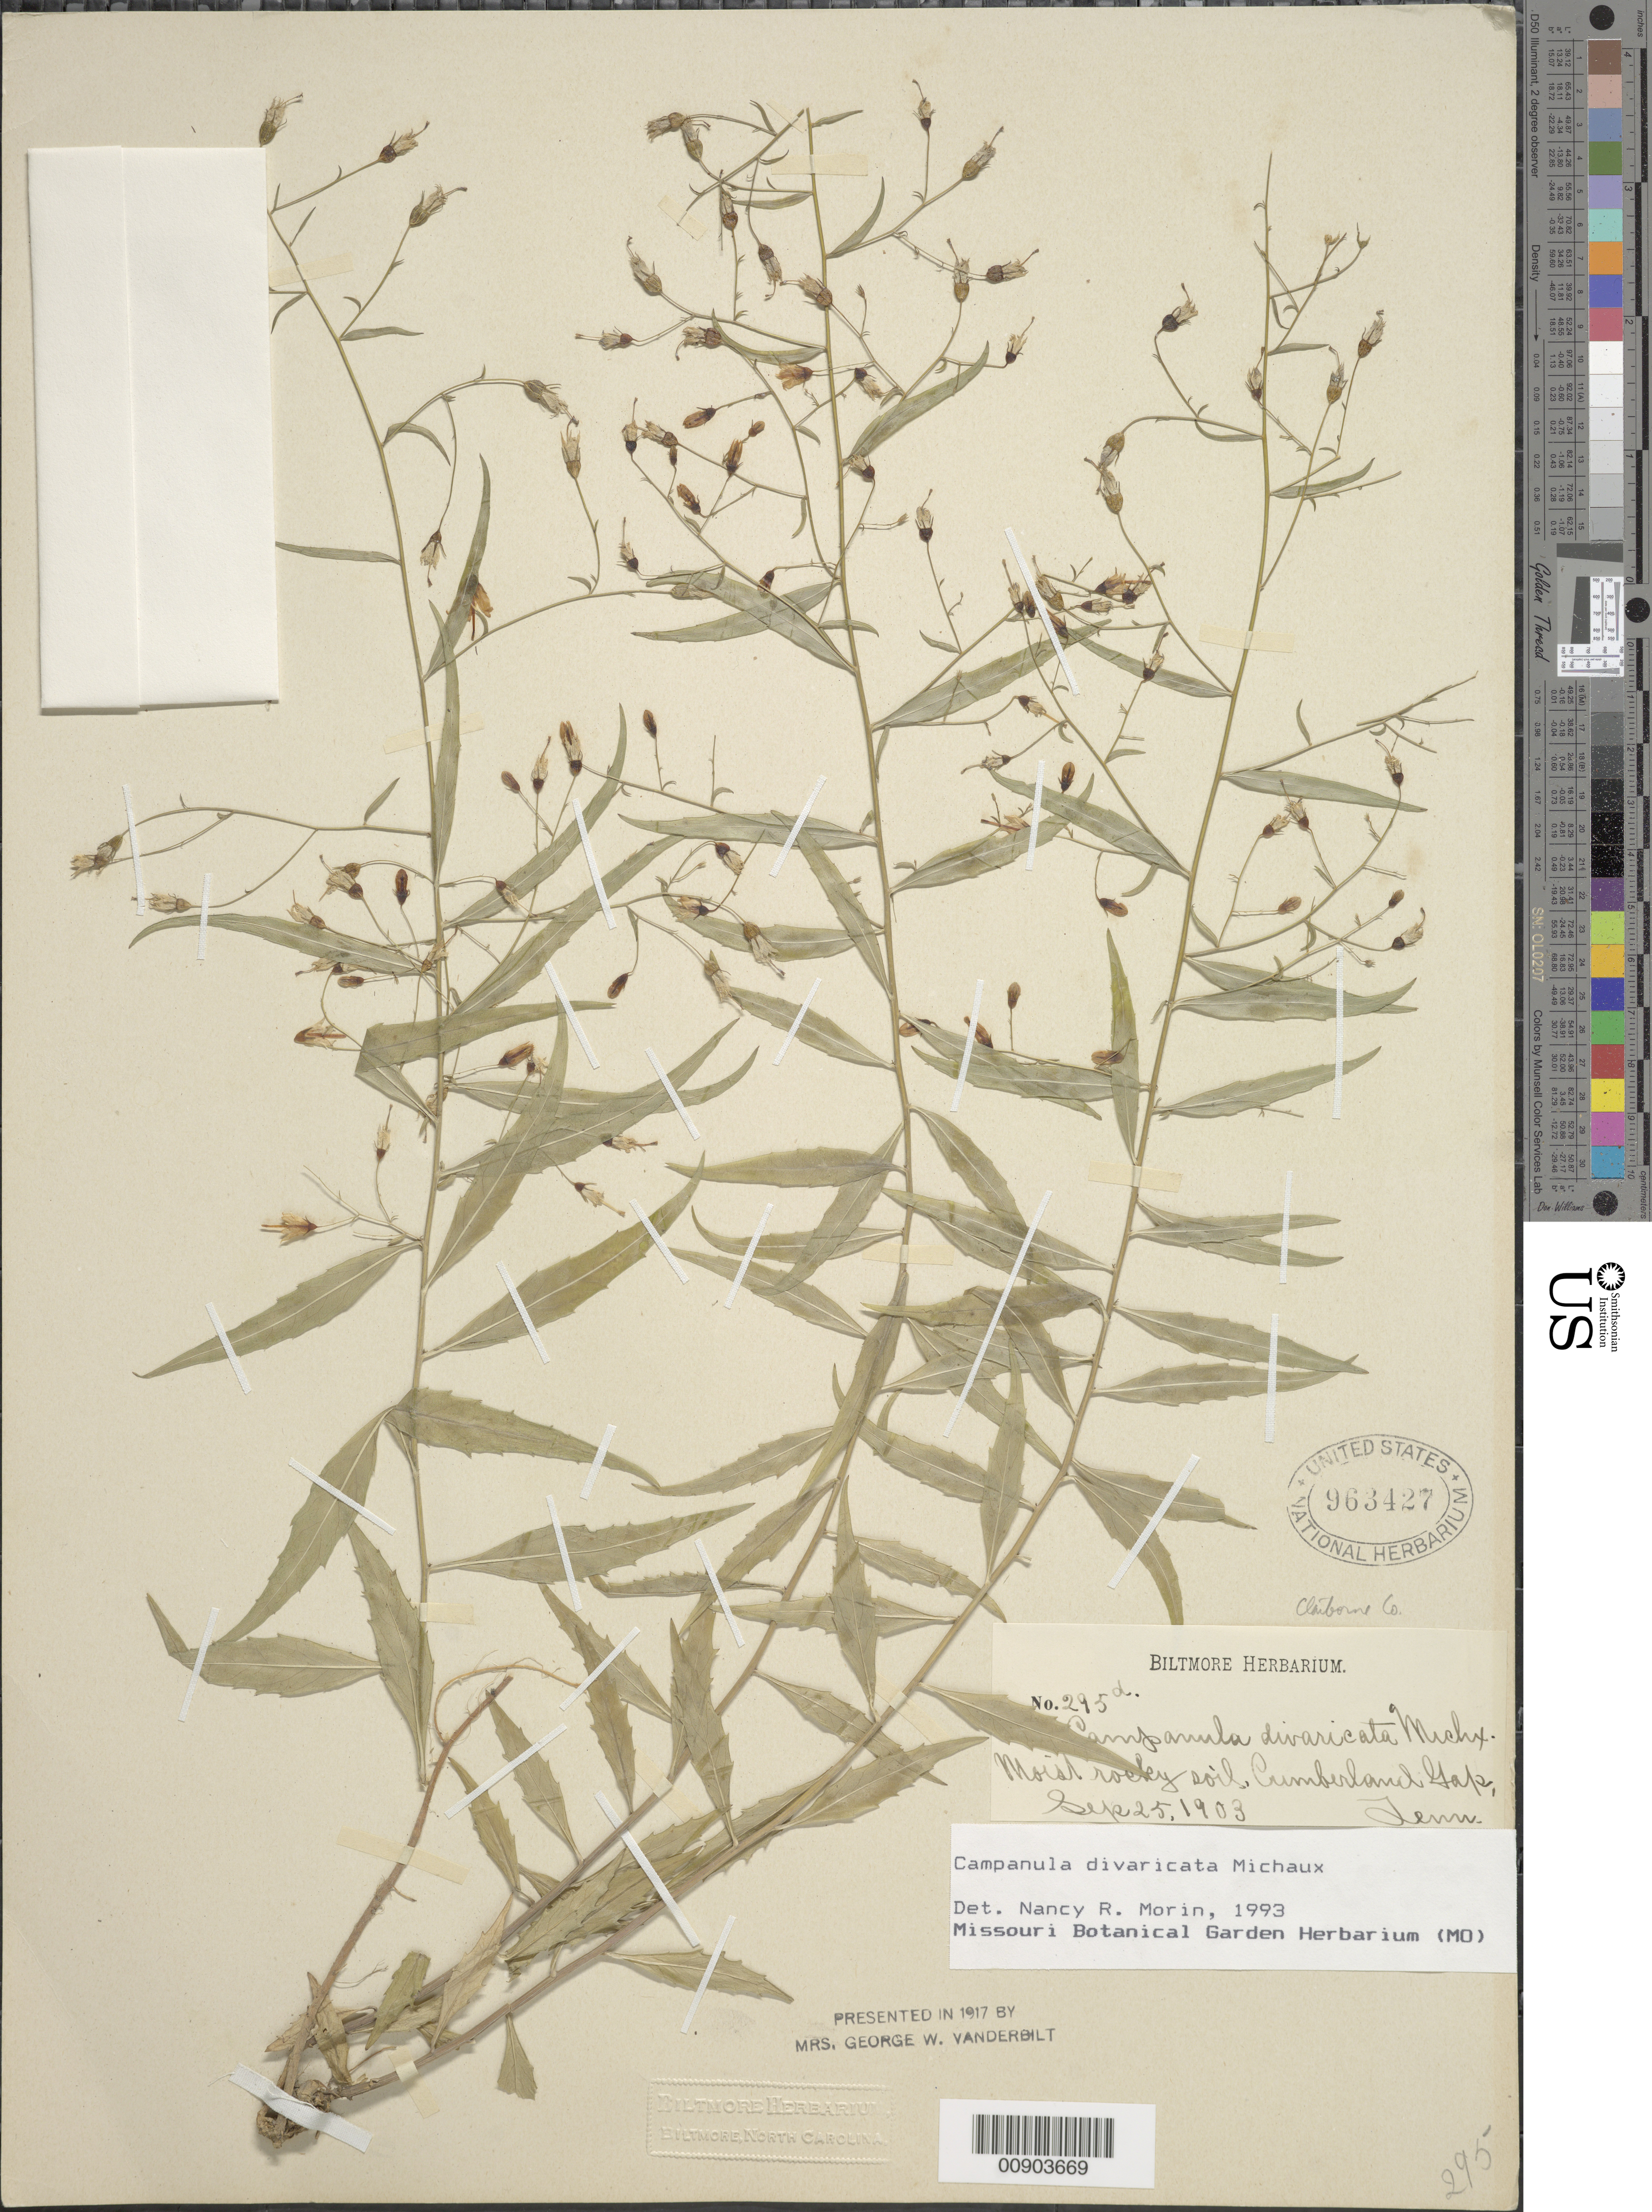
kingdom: Plantae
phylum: Tracheophyta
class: Magnoliopsida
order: Asterales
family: Campanulaceae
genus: Campanula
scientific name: Campanula divaricata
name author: Michx.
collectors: ex herb. Biltmore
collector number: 295d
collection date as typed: Sep. 25, 1903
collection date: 1903-09-25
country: United States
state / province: Tennessee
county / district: Claiborne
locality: Cumberland Gap.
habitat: Moist rocky soil.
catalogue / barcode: US 963427